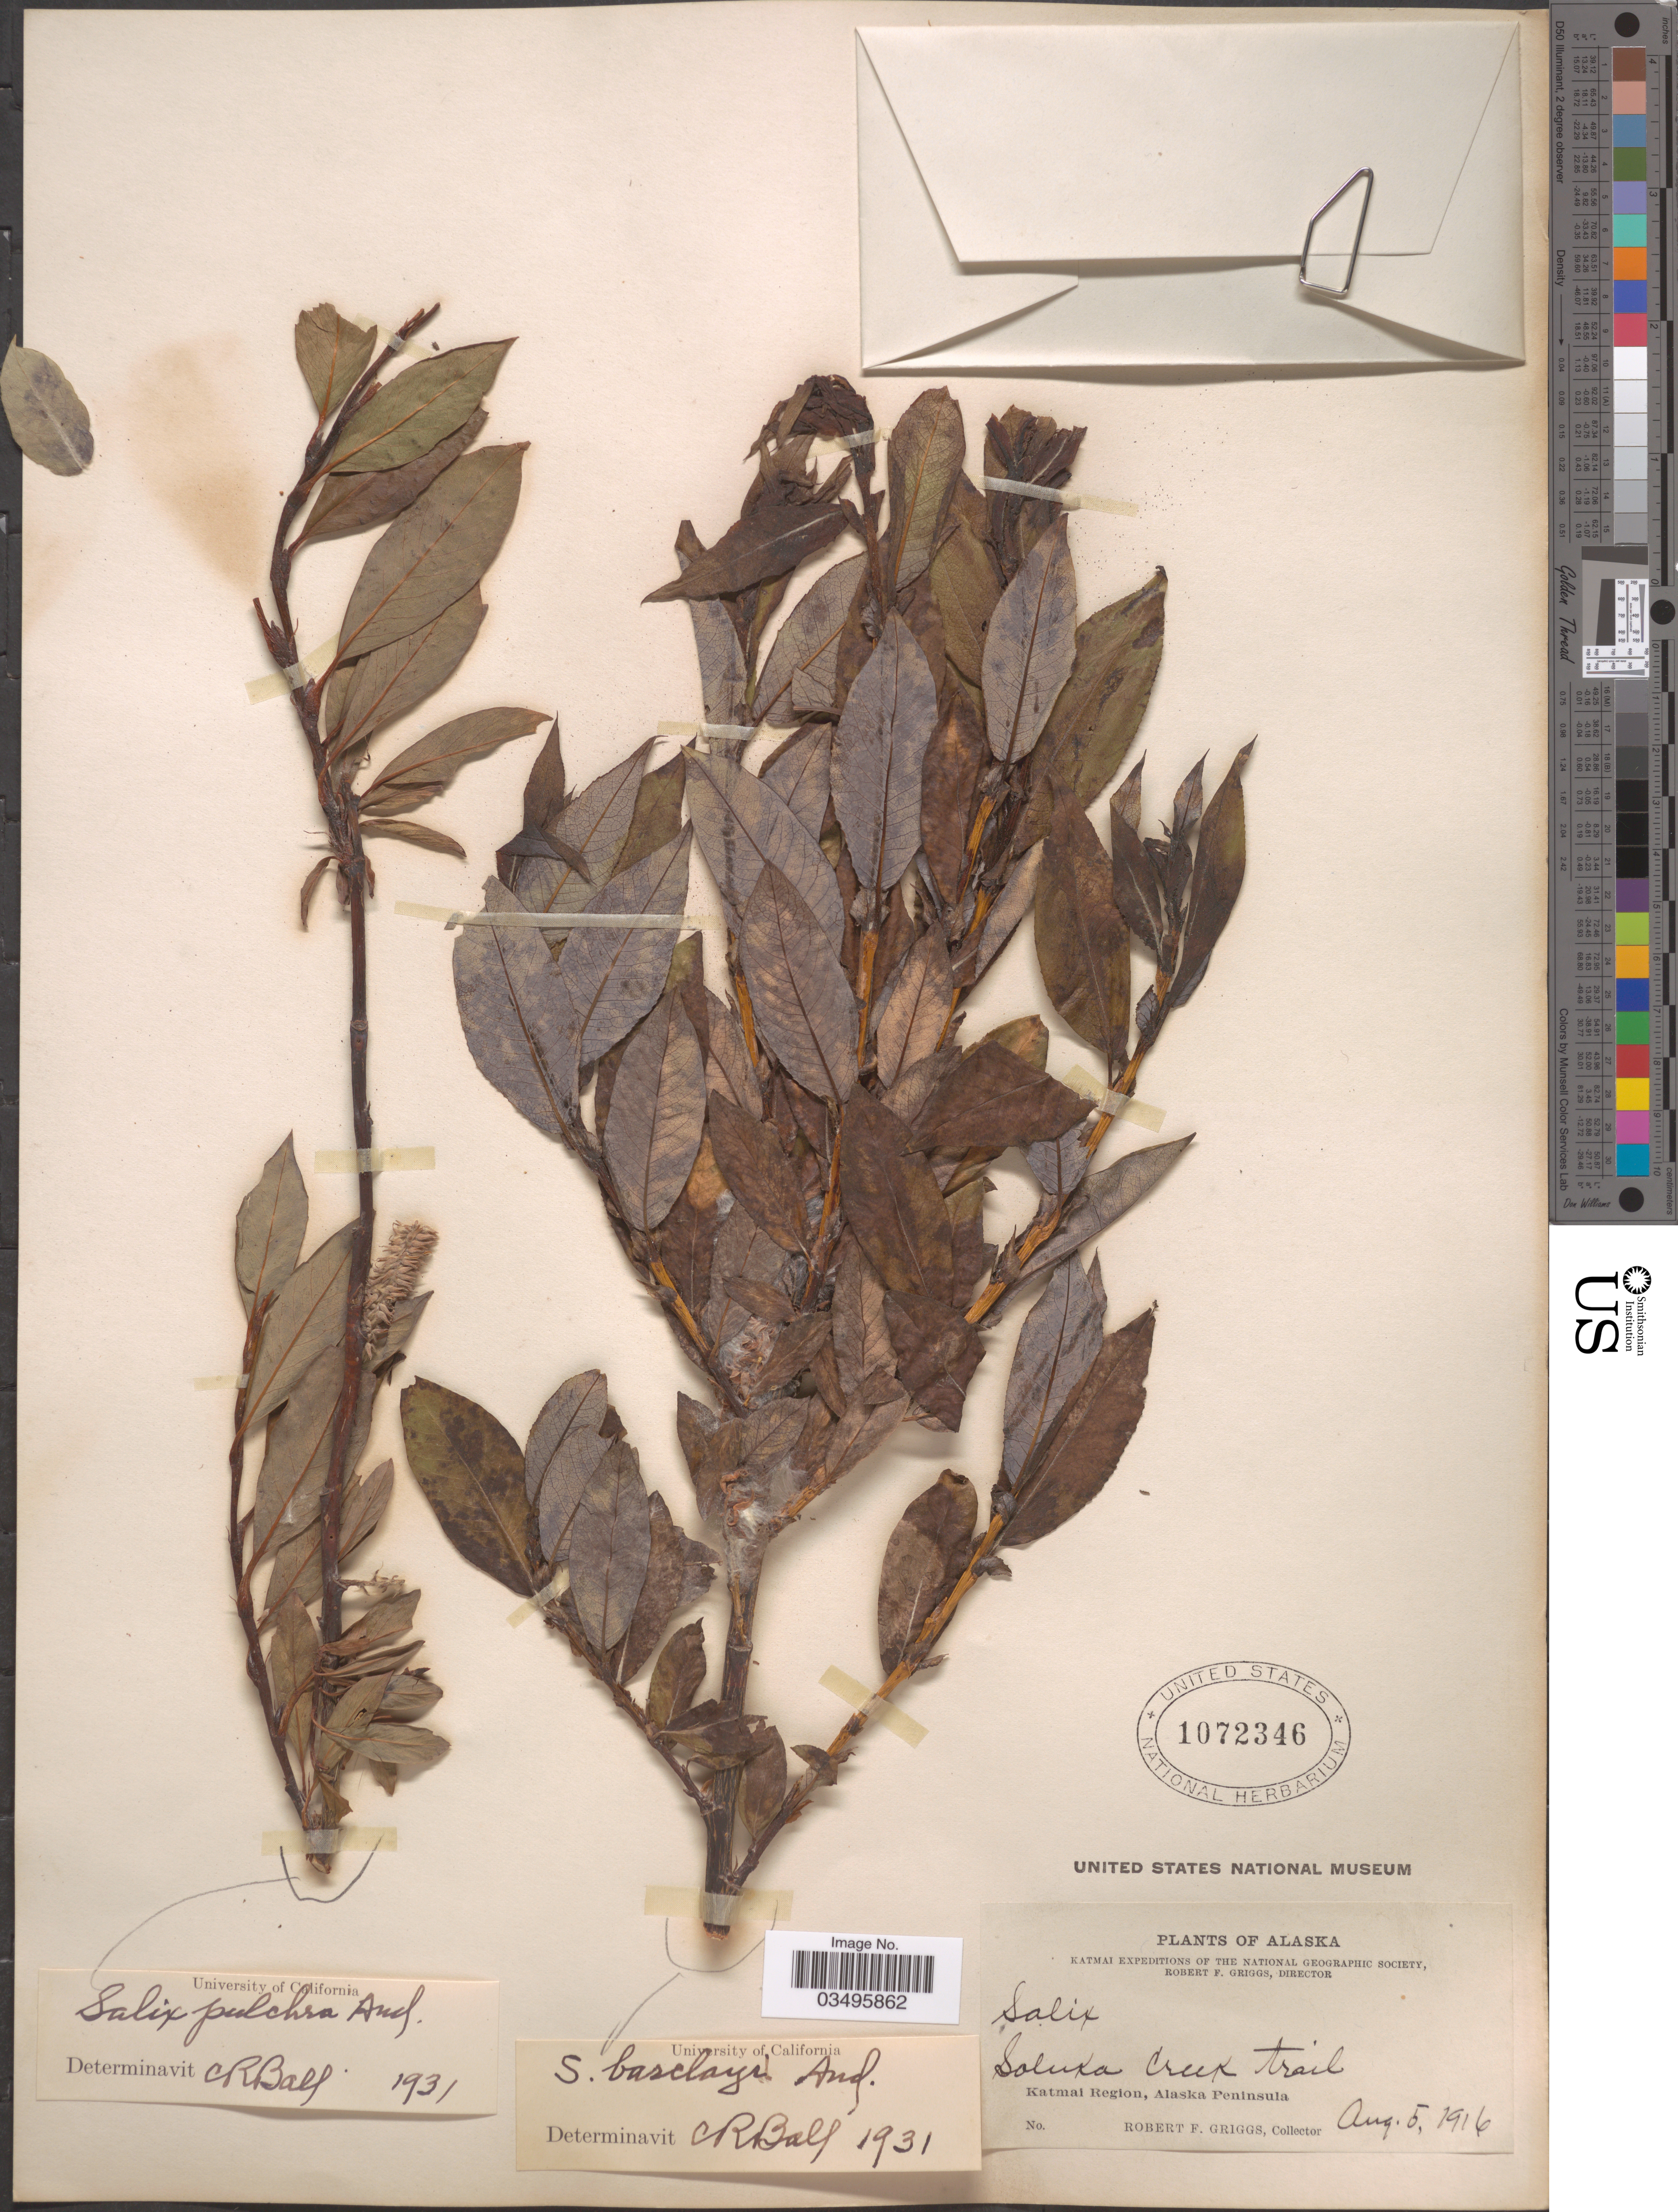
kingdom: Plantae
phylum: Tracheophyta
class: Magnoliopsida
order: Malpighiales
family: Salicaceae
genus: Salix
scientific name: Salix barclayi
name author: Andersson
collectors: R. F. Griggs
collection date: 1916-08-05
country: United States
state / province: Alaska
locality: Soluka Creek trail. Katmai Region, Alaska Peninsula.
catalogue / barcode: US 1072346